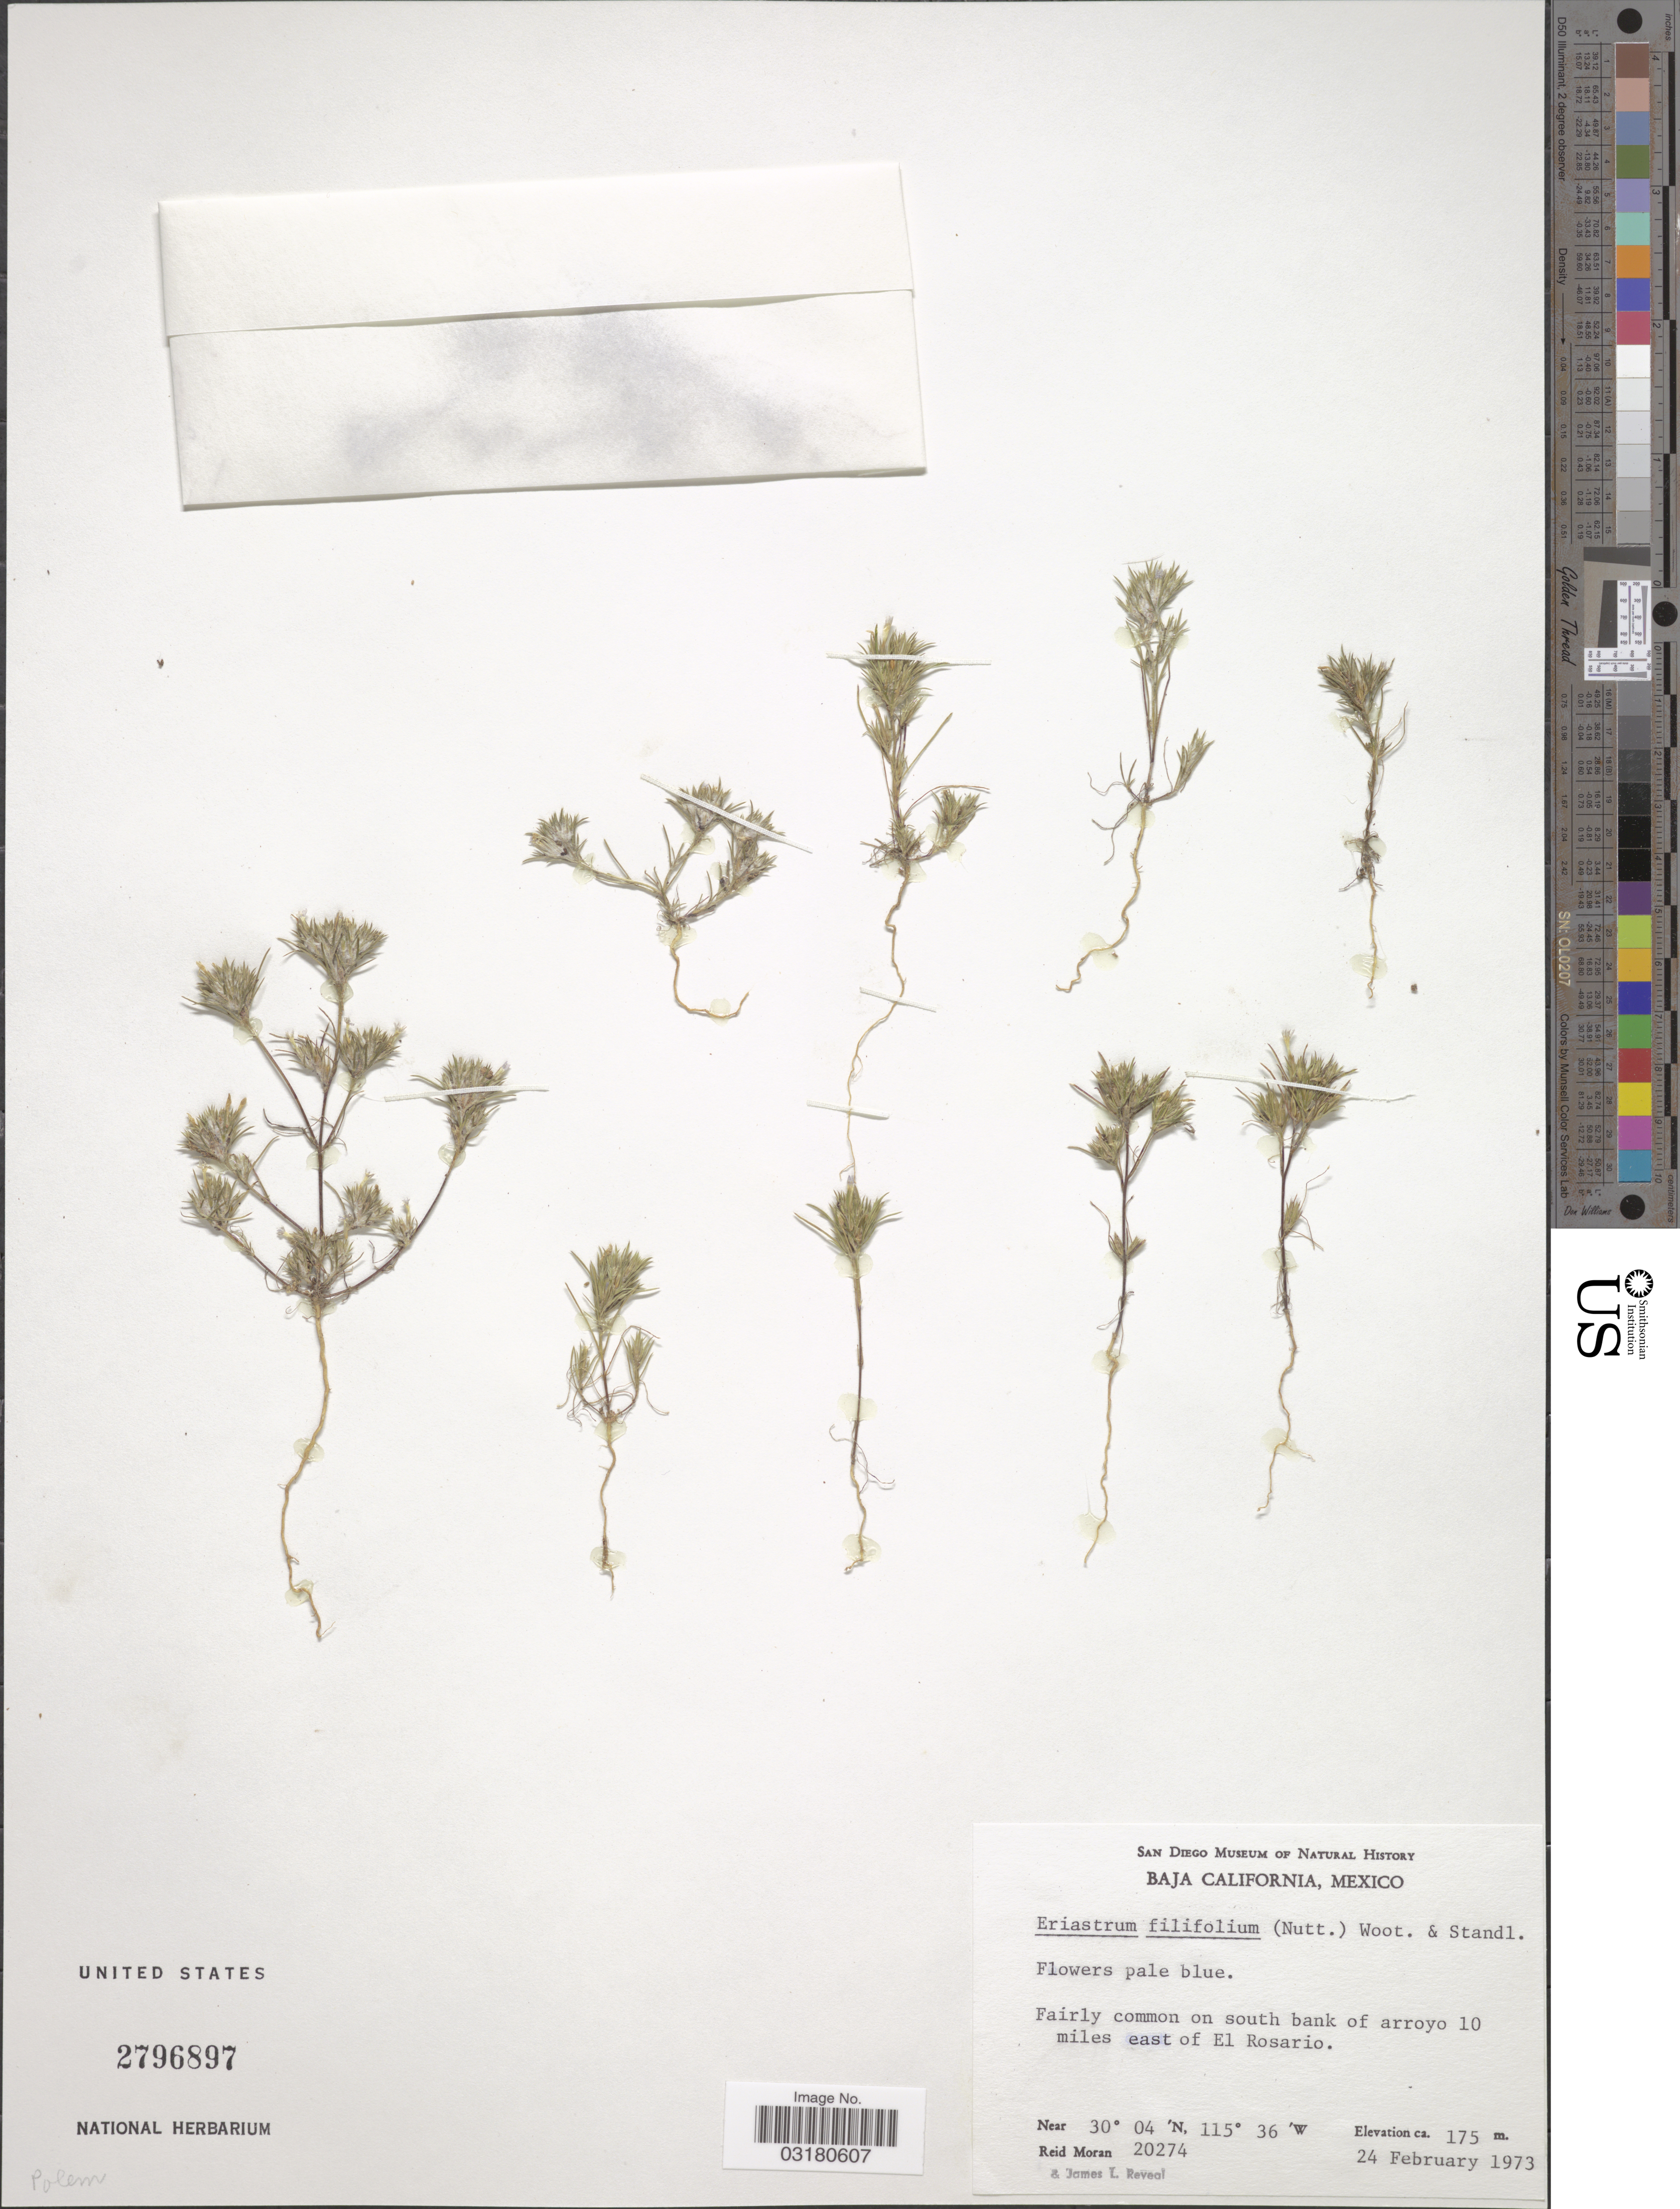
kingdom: Plantae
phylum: Tracheophyta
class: Magnoliopsida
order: Ericales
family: Polemoniaceae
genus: Eriastrum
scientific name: Eriastrum filifolium (Nutt.) Wooton & Standl.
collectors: R. Moran & J. L. Reveal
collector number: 20274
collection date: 1973-02-24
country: Mexico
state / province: Baja California Norte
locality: On south bank of arroyo 10 miles east of El Rosario.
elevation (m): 175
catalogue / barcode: US 2796897